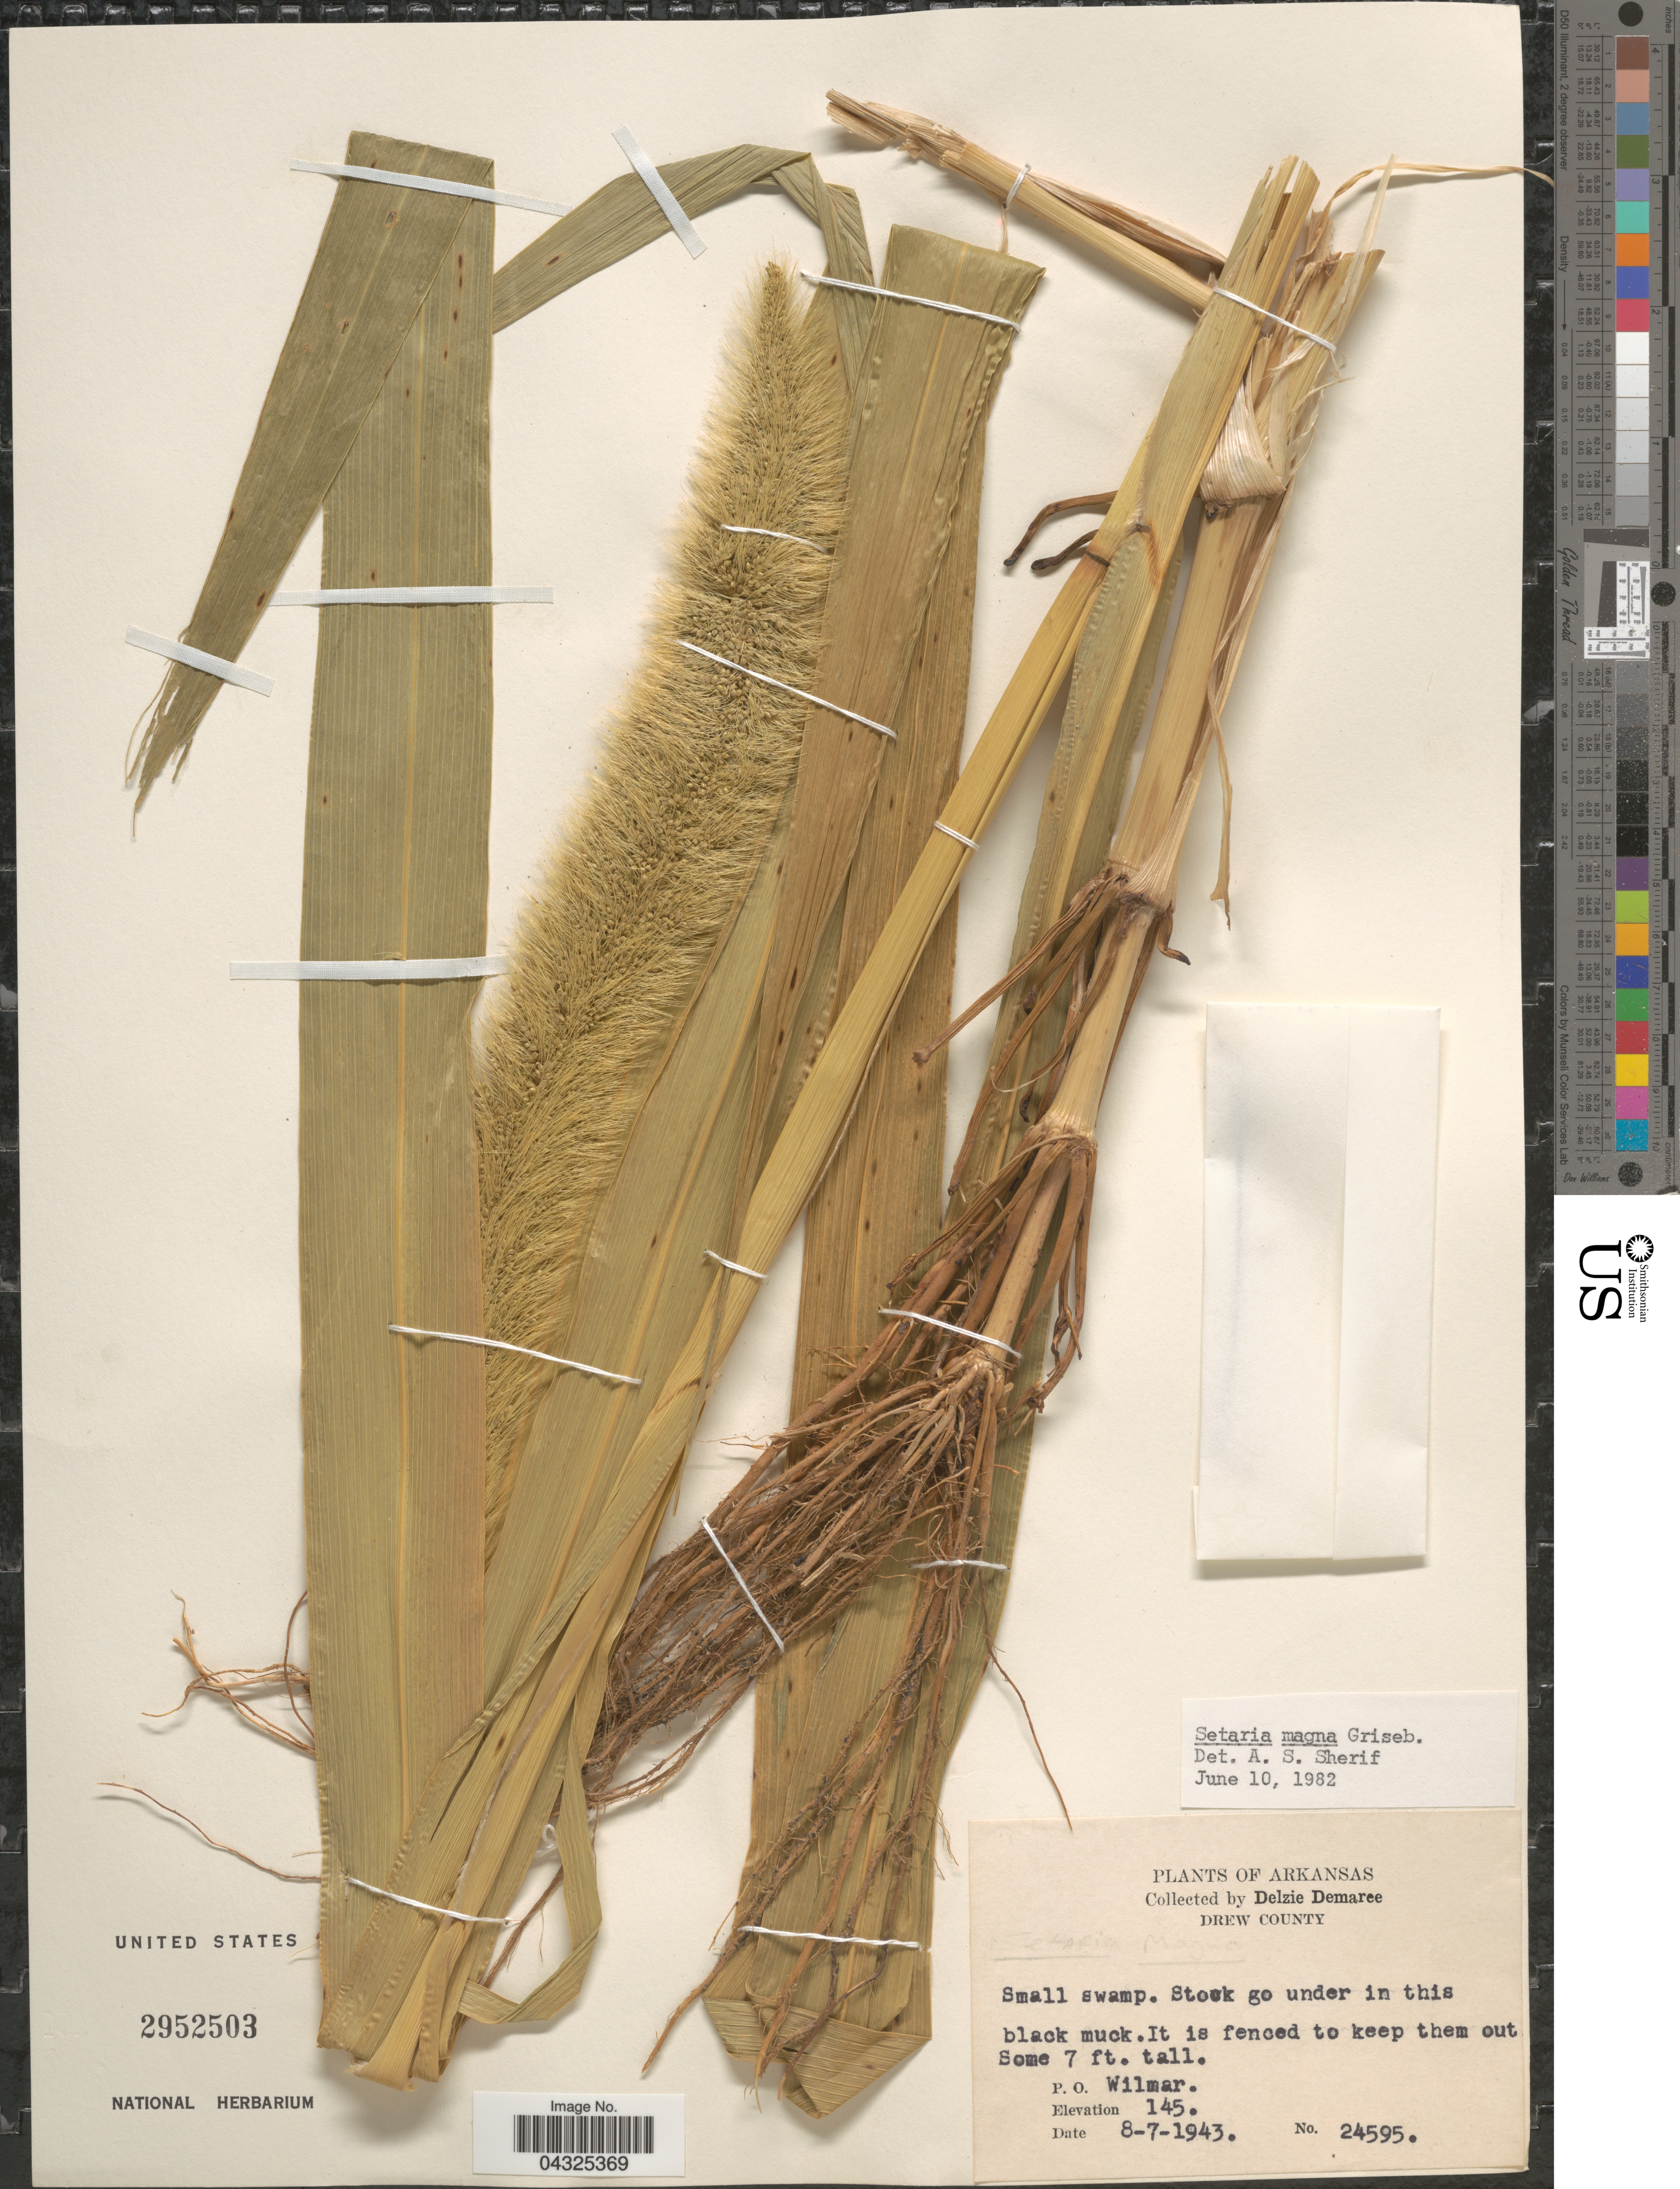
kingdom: Plantae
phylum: Tracheophyta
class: Liliopsida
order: Poales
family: Poaceae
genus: Setaria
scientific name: Setaria magna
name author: Griseb.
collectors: D. Demaree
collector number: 24595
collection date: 1943-08-07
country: United States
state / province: Arkansas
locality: Drew County. P. O. Wilmar.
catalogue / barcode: US 2952503